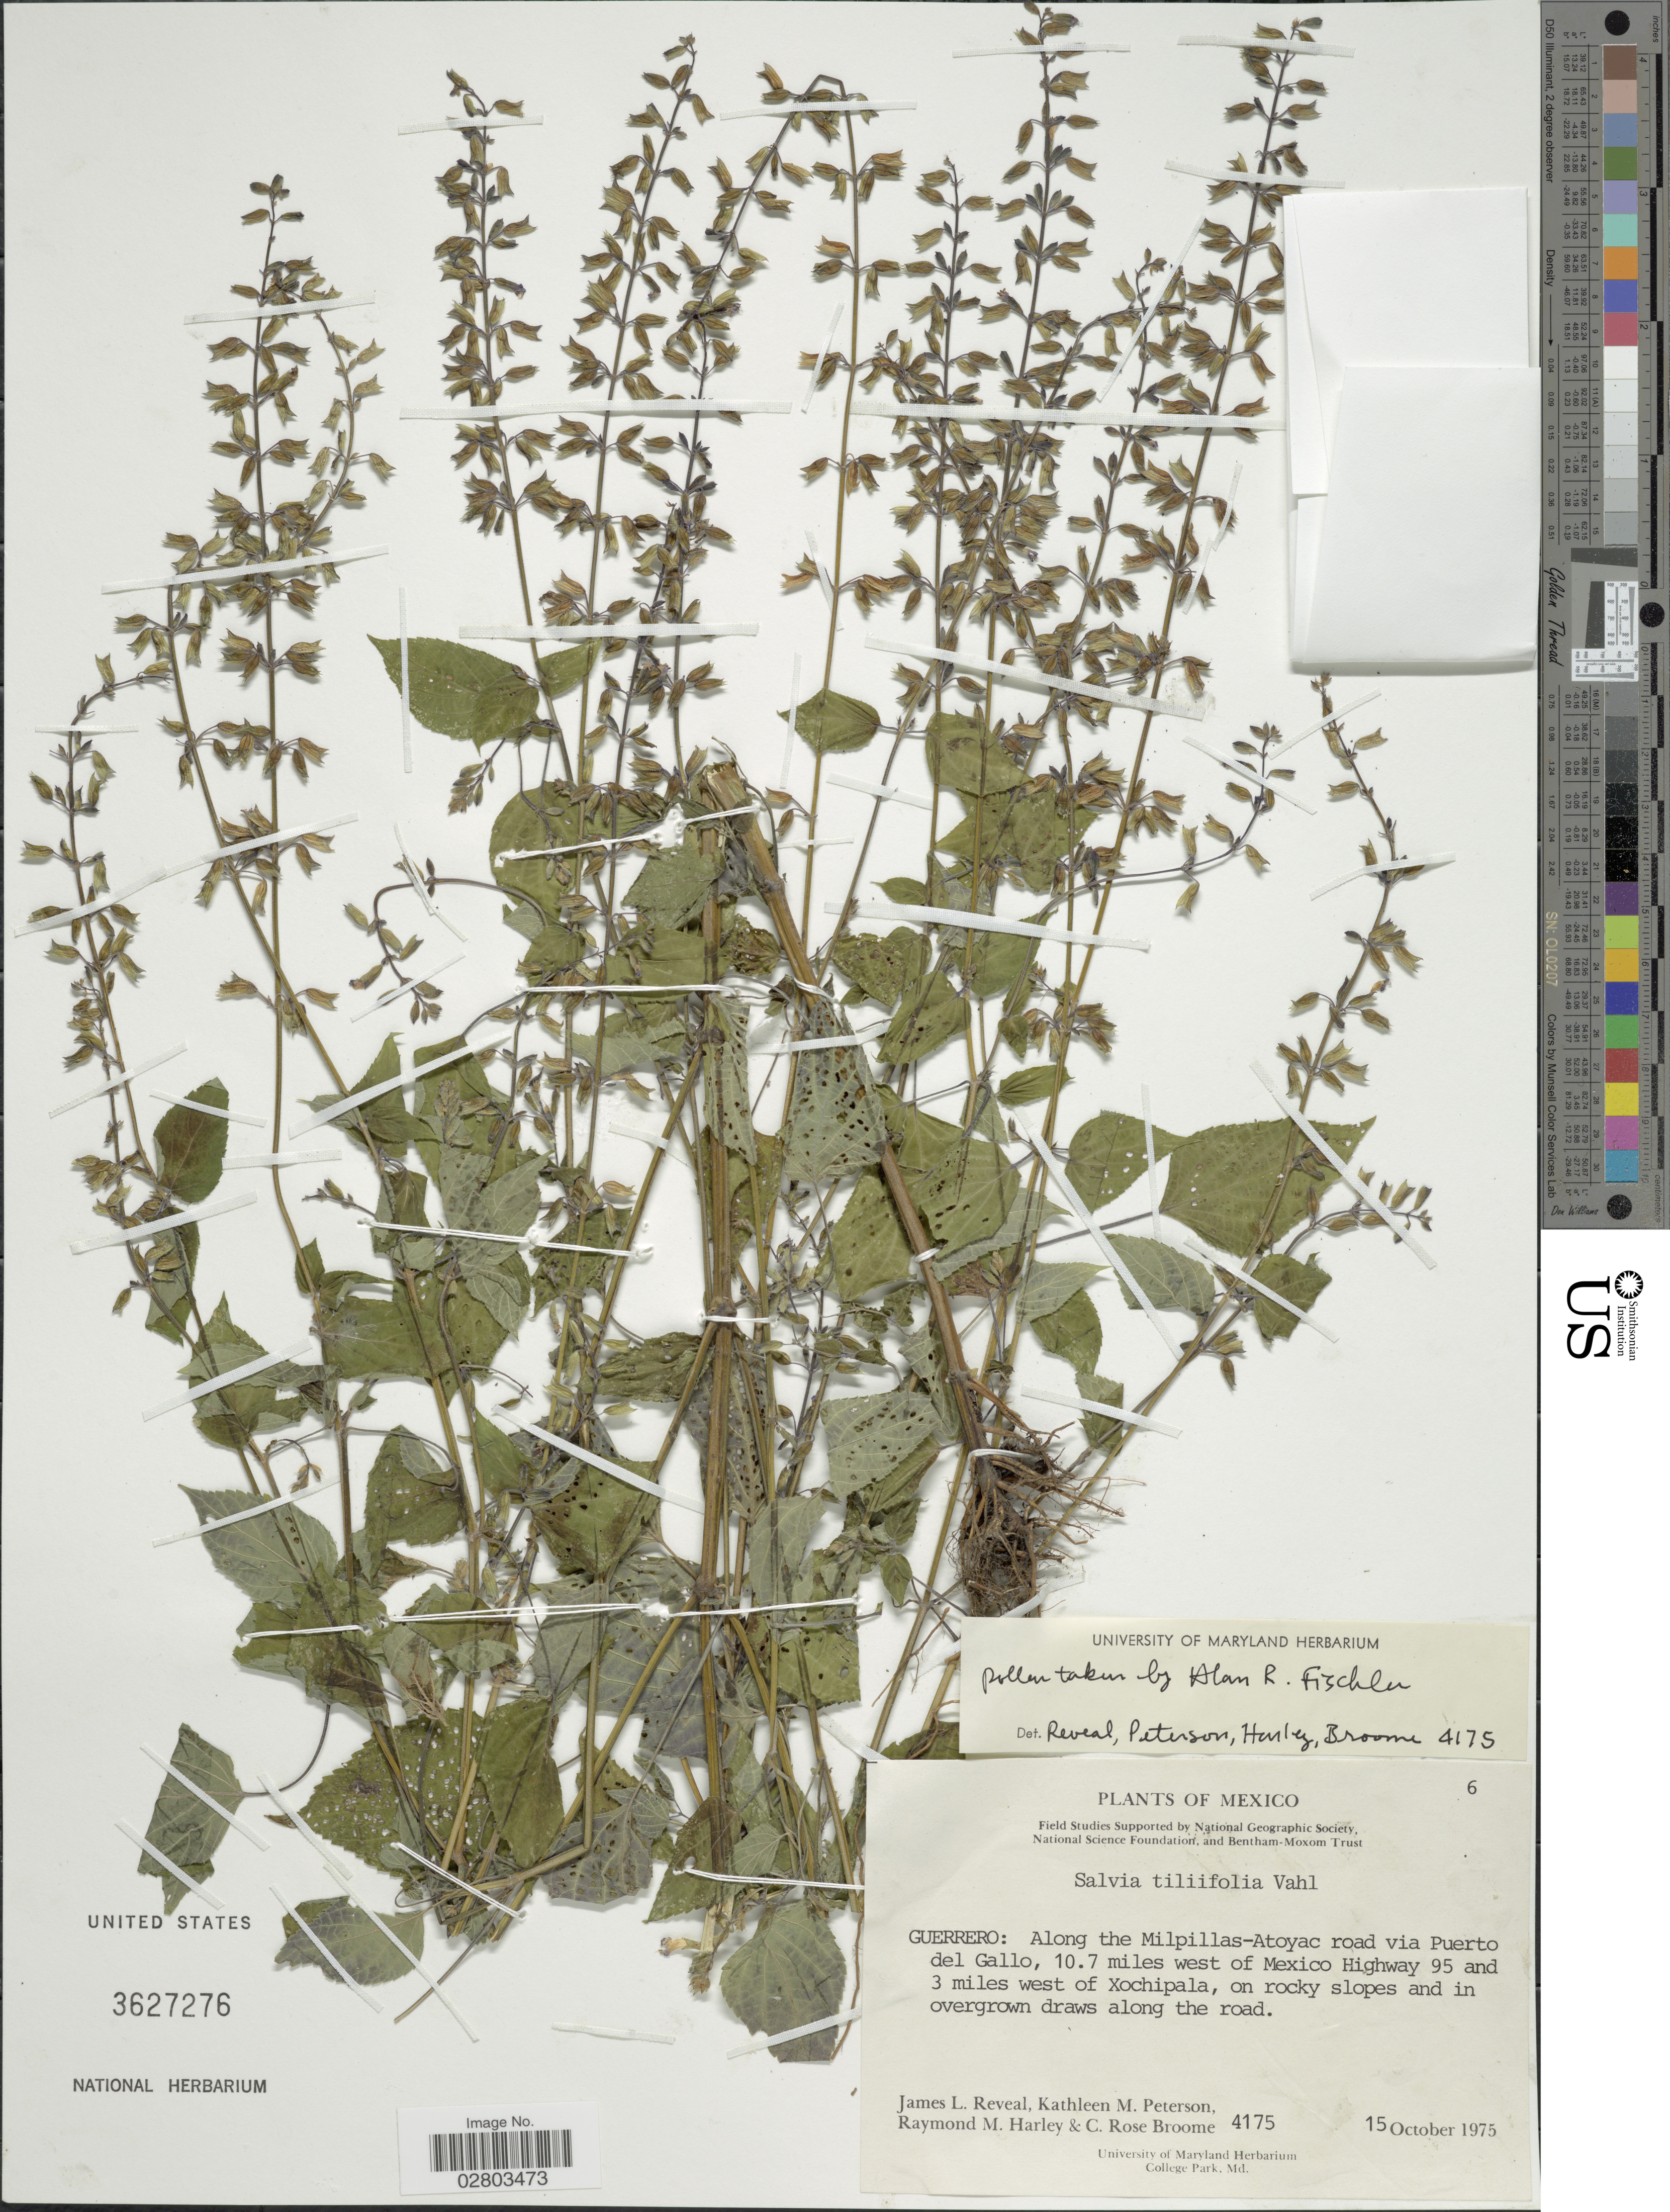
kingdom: Plantae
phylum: Tracheophyta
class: Magnoliopsida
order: Lamiales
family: Lamiaceae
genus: Salvia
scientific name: Salvia tiliifolia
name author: Vahl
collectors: J. L. Reveal, K. Peterson, R. M. Harley & C. R. Broome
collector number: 4175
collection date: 1975-10-15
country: Mexico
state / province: Guerrero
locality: Along the Milpillas-Atoyac road via Puerto del Gallo, 10.7 miles west of Mexico Highway 95 and 3 miles west of Xochipala.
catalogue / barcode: US 3627276